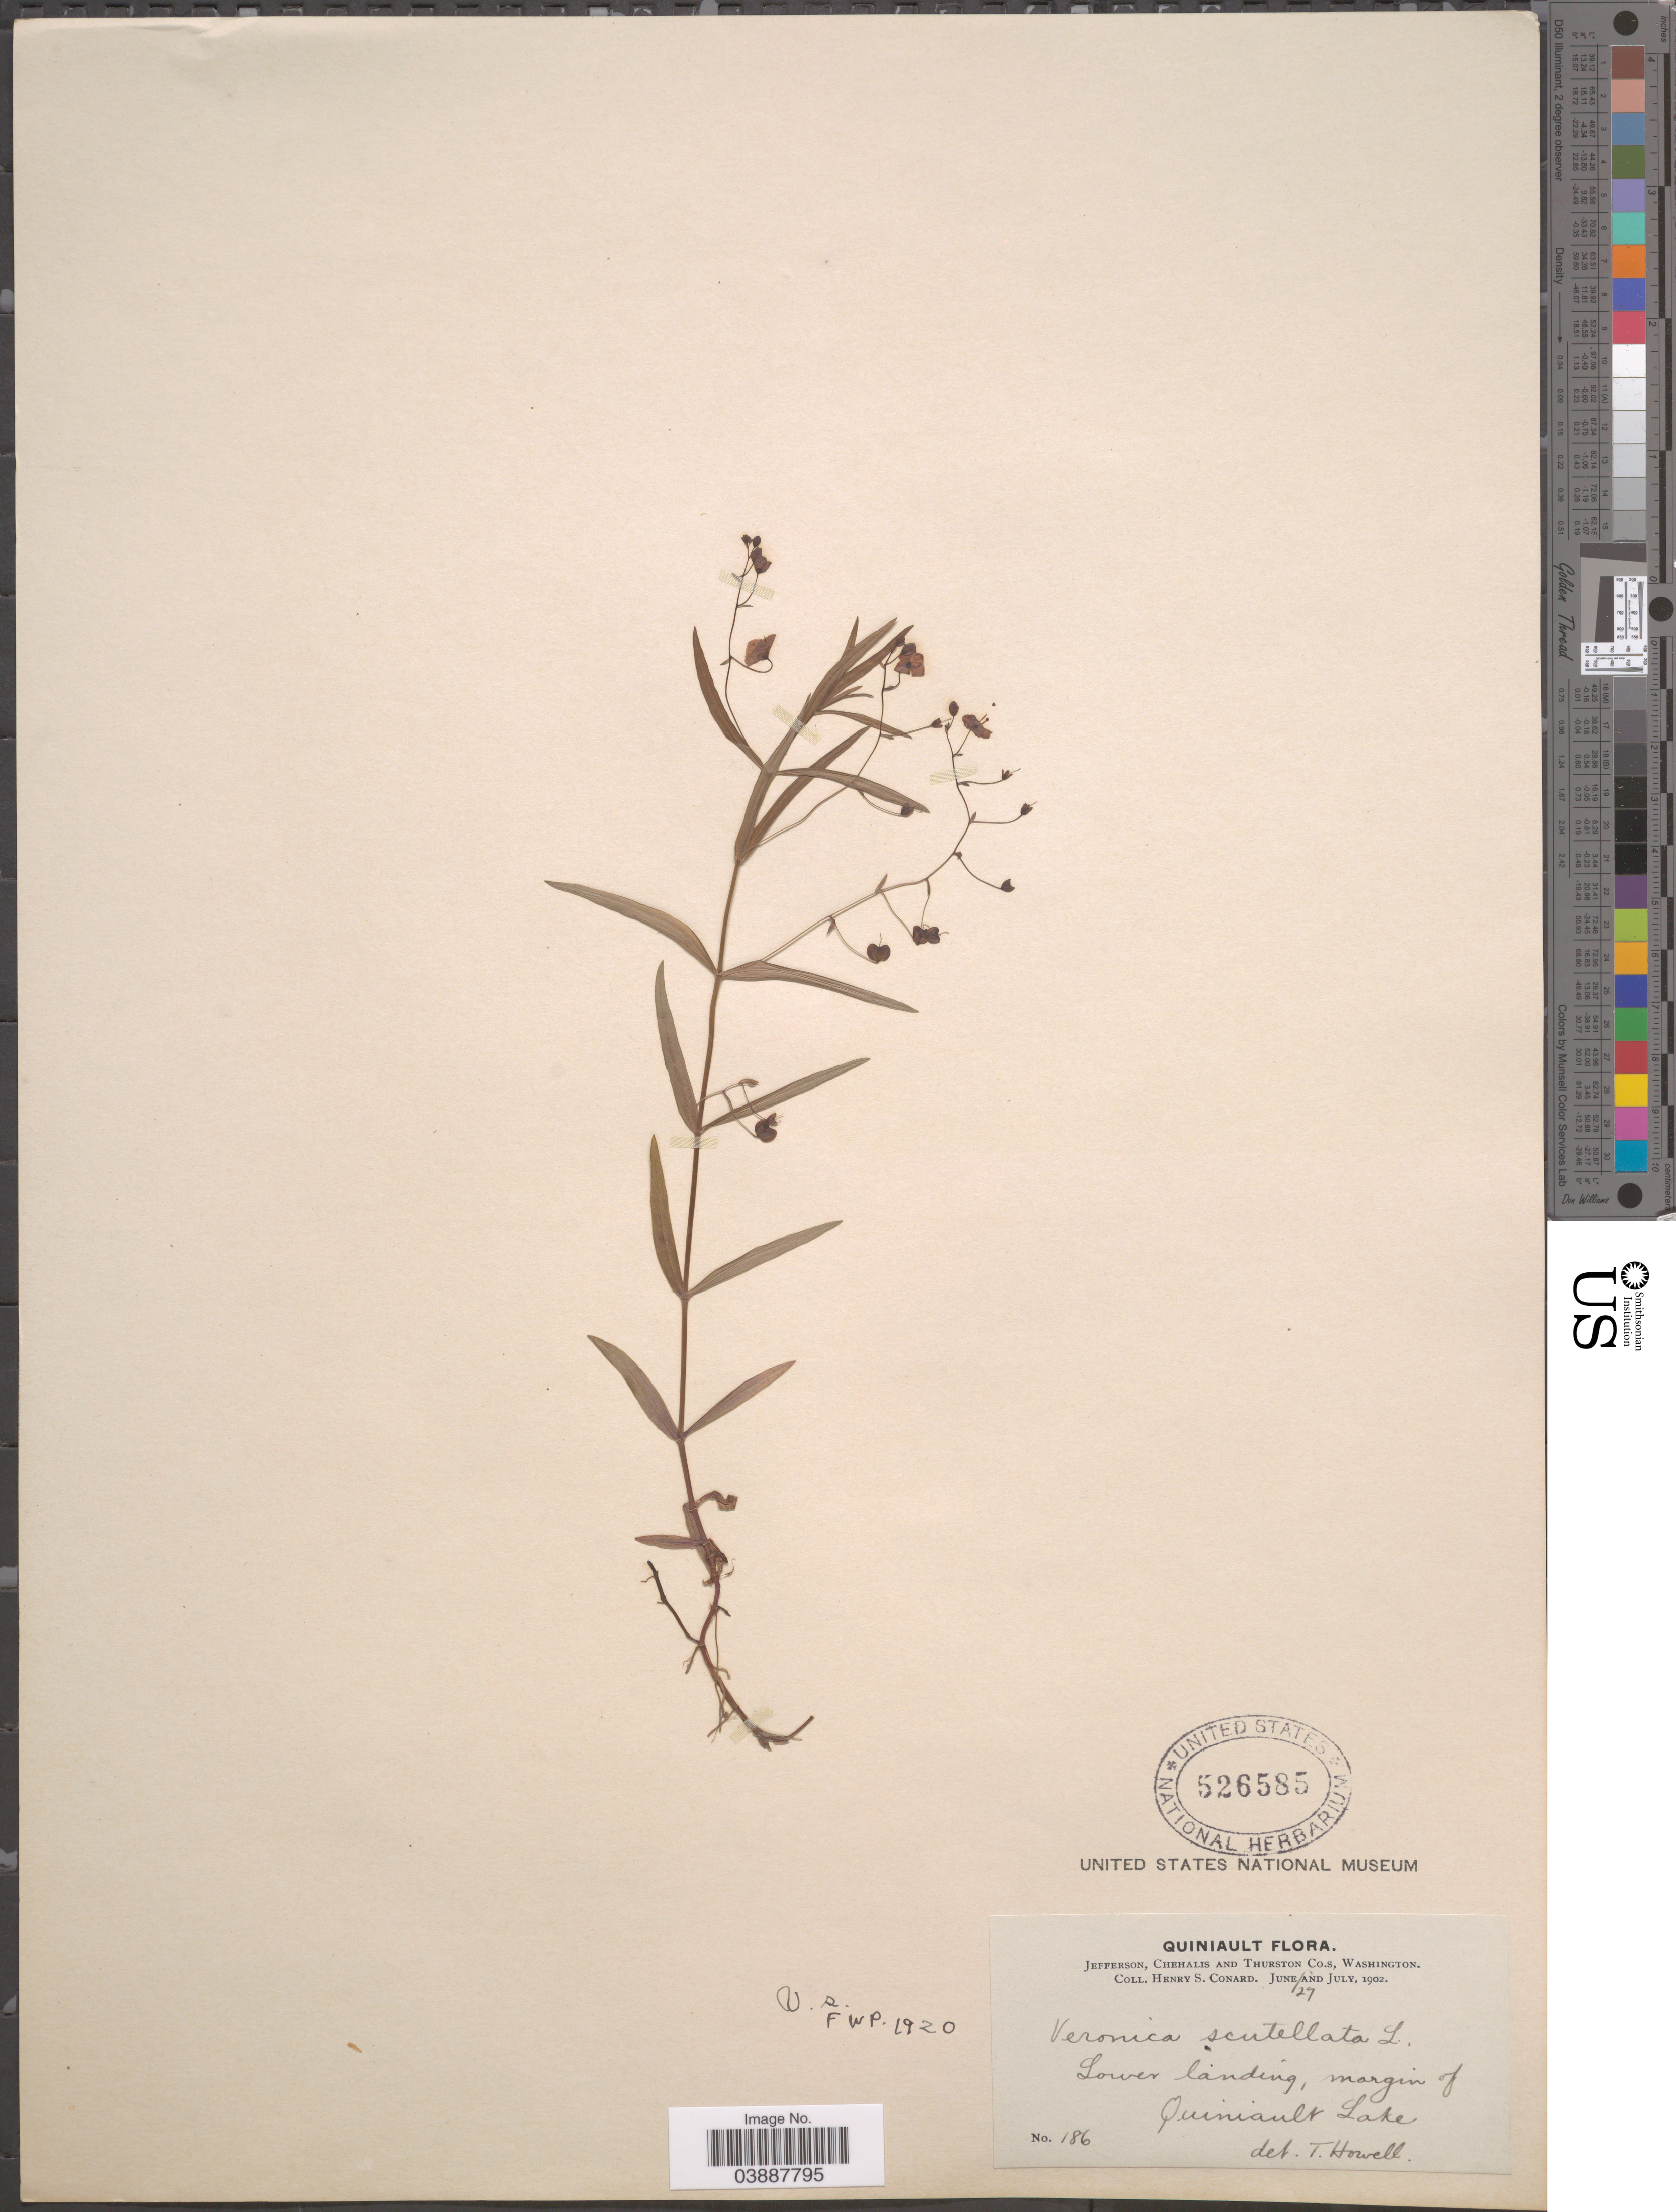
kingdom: Plantae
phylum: Tracheophyta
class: Magnoliopsida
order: Lamiales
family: Plantaginaceae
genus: Veronica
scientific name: Veronica scutellata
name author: L.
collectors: H. S. Conard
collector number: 186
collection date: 1902-06-27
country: United States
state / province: Washington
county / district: Thurston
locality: Jefferson, Chehalis and Thurston Co.s. Margin of Quiniault Lake.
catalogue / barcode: US 526585